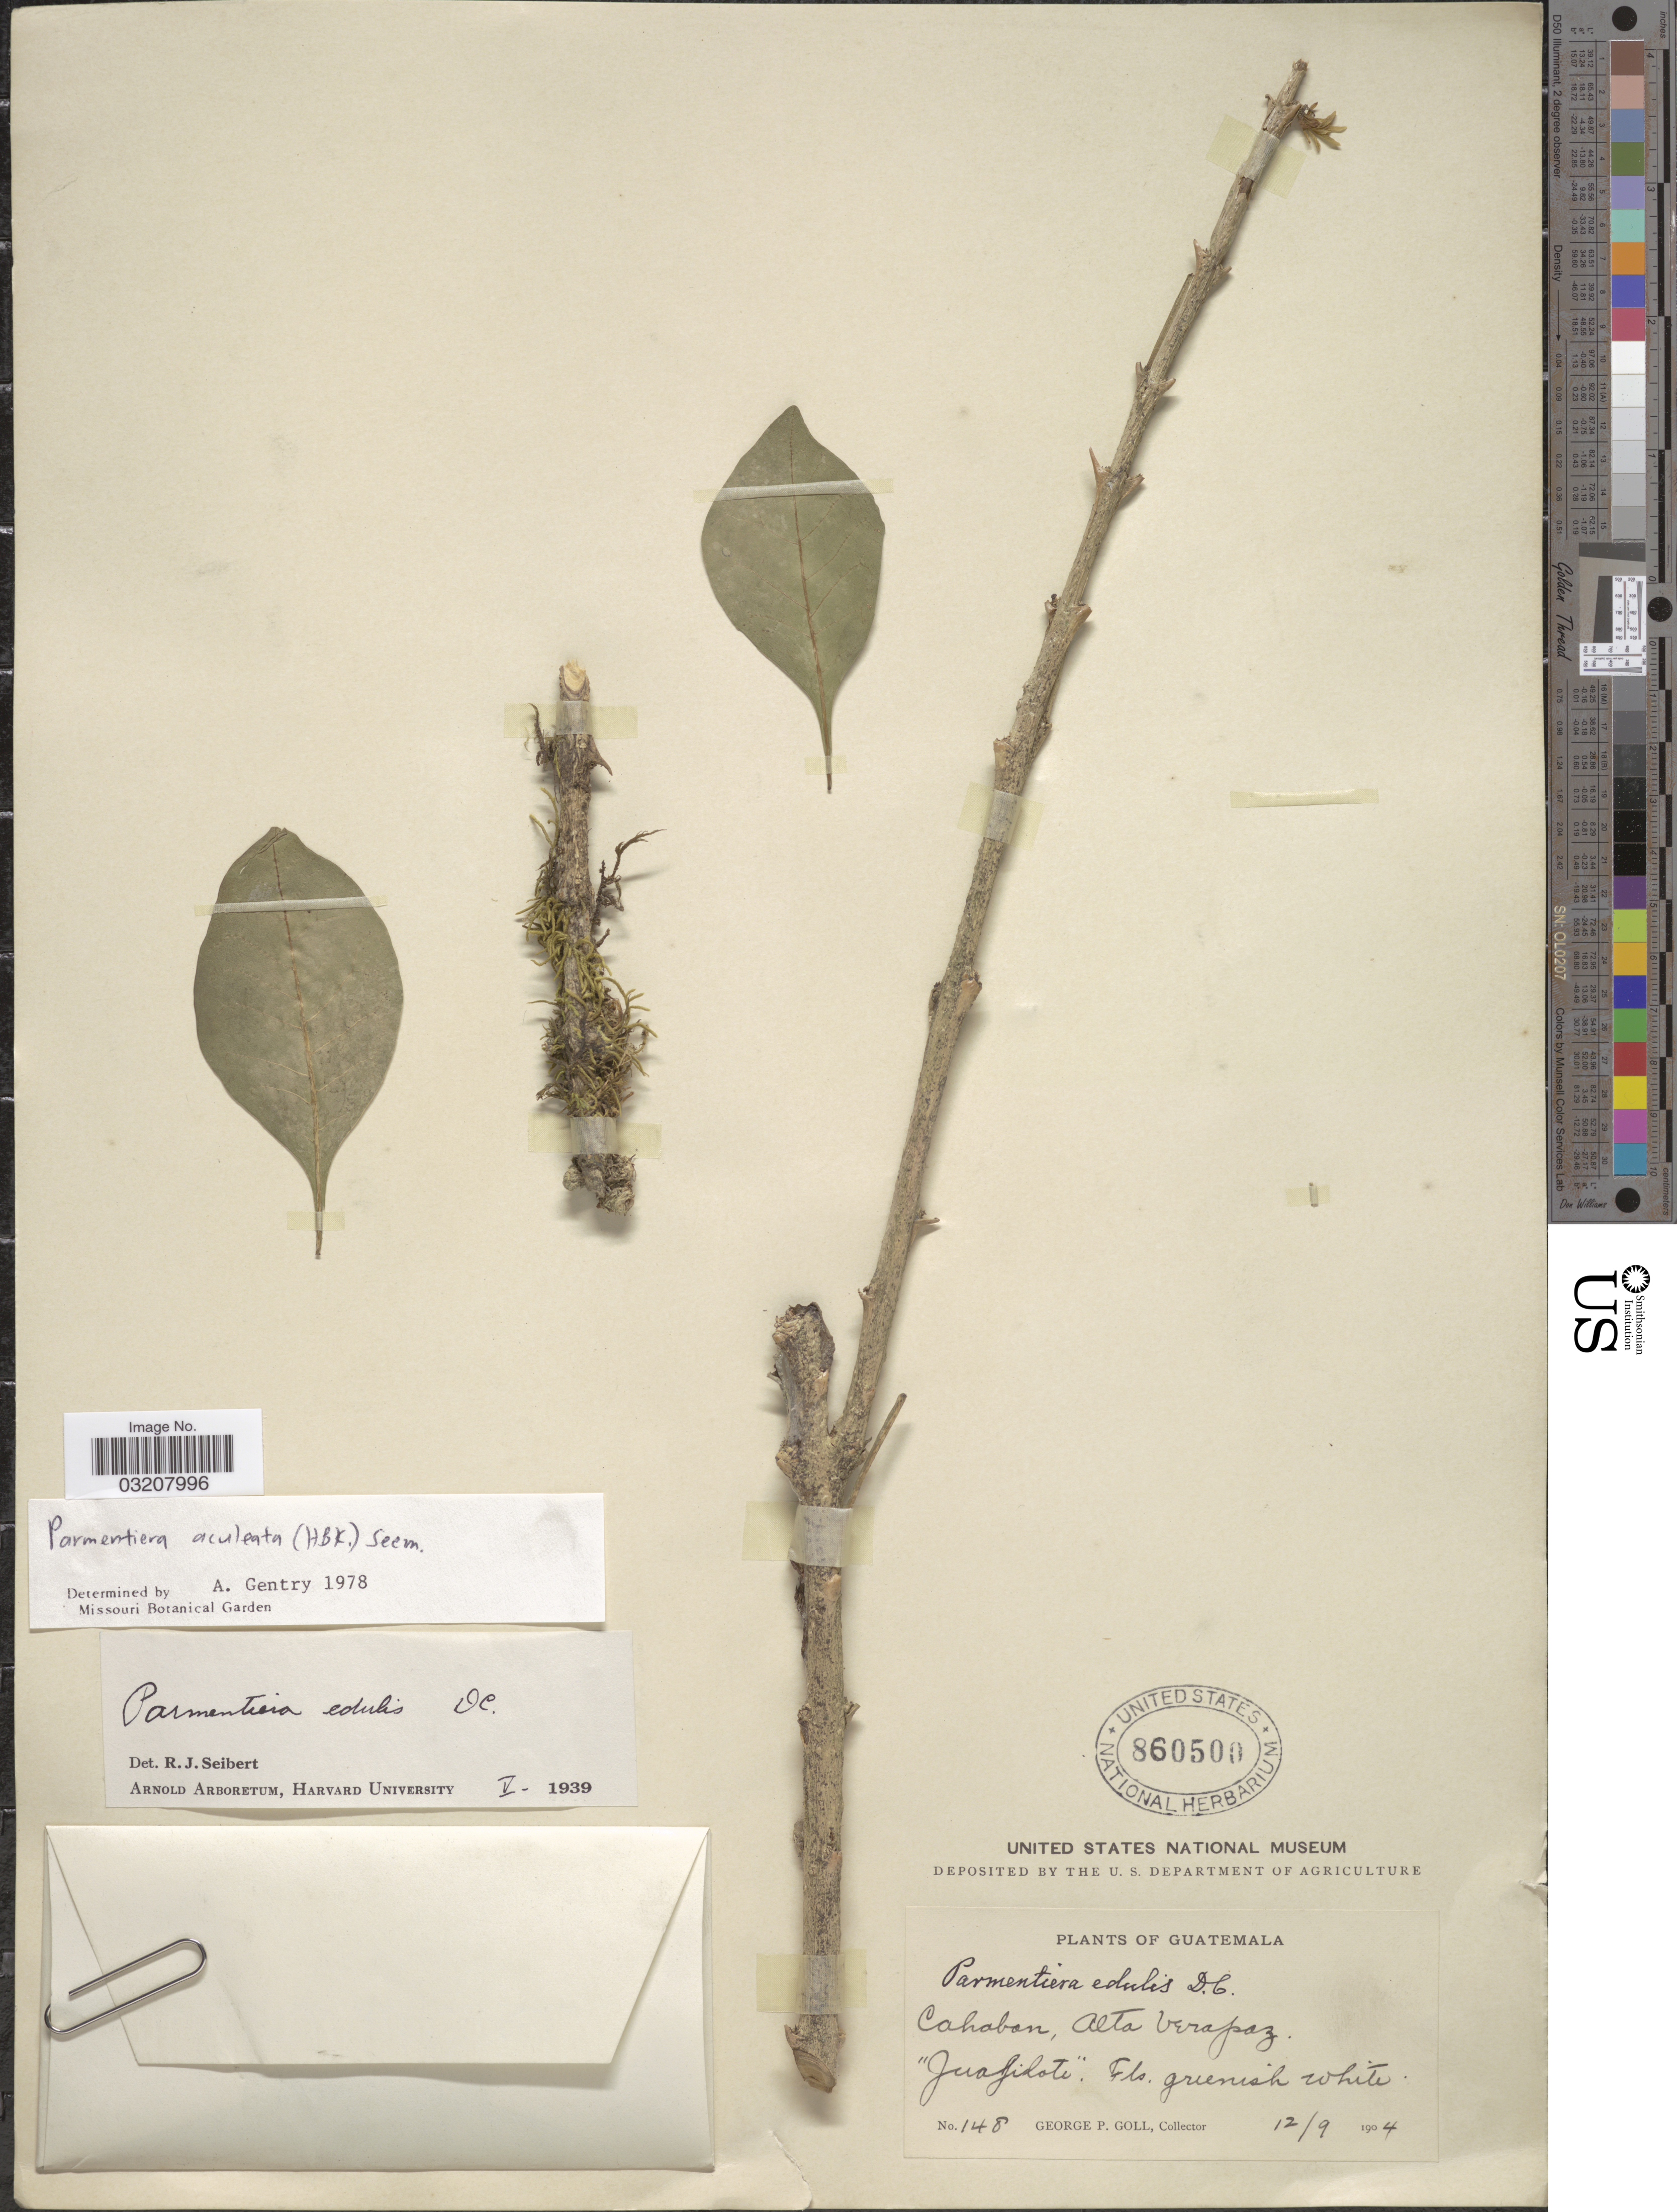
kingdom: Plantae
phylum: Tracheophyta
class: Magnoliopsida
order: Lamiales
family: Bignoniaceae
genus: Parmentiera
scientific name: Parmentiera aculeata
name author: (Kunth) Seem.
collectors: G. P. Goll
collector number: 148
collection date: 1904-09-12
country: Guatemala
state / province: Alta Verapaz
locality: Cahabon.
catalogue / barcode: US 860500